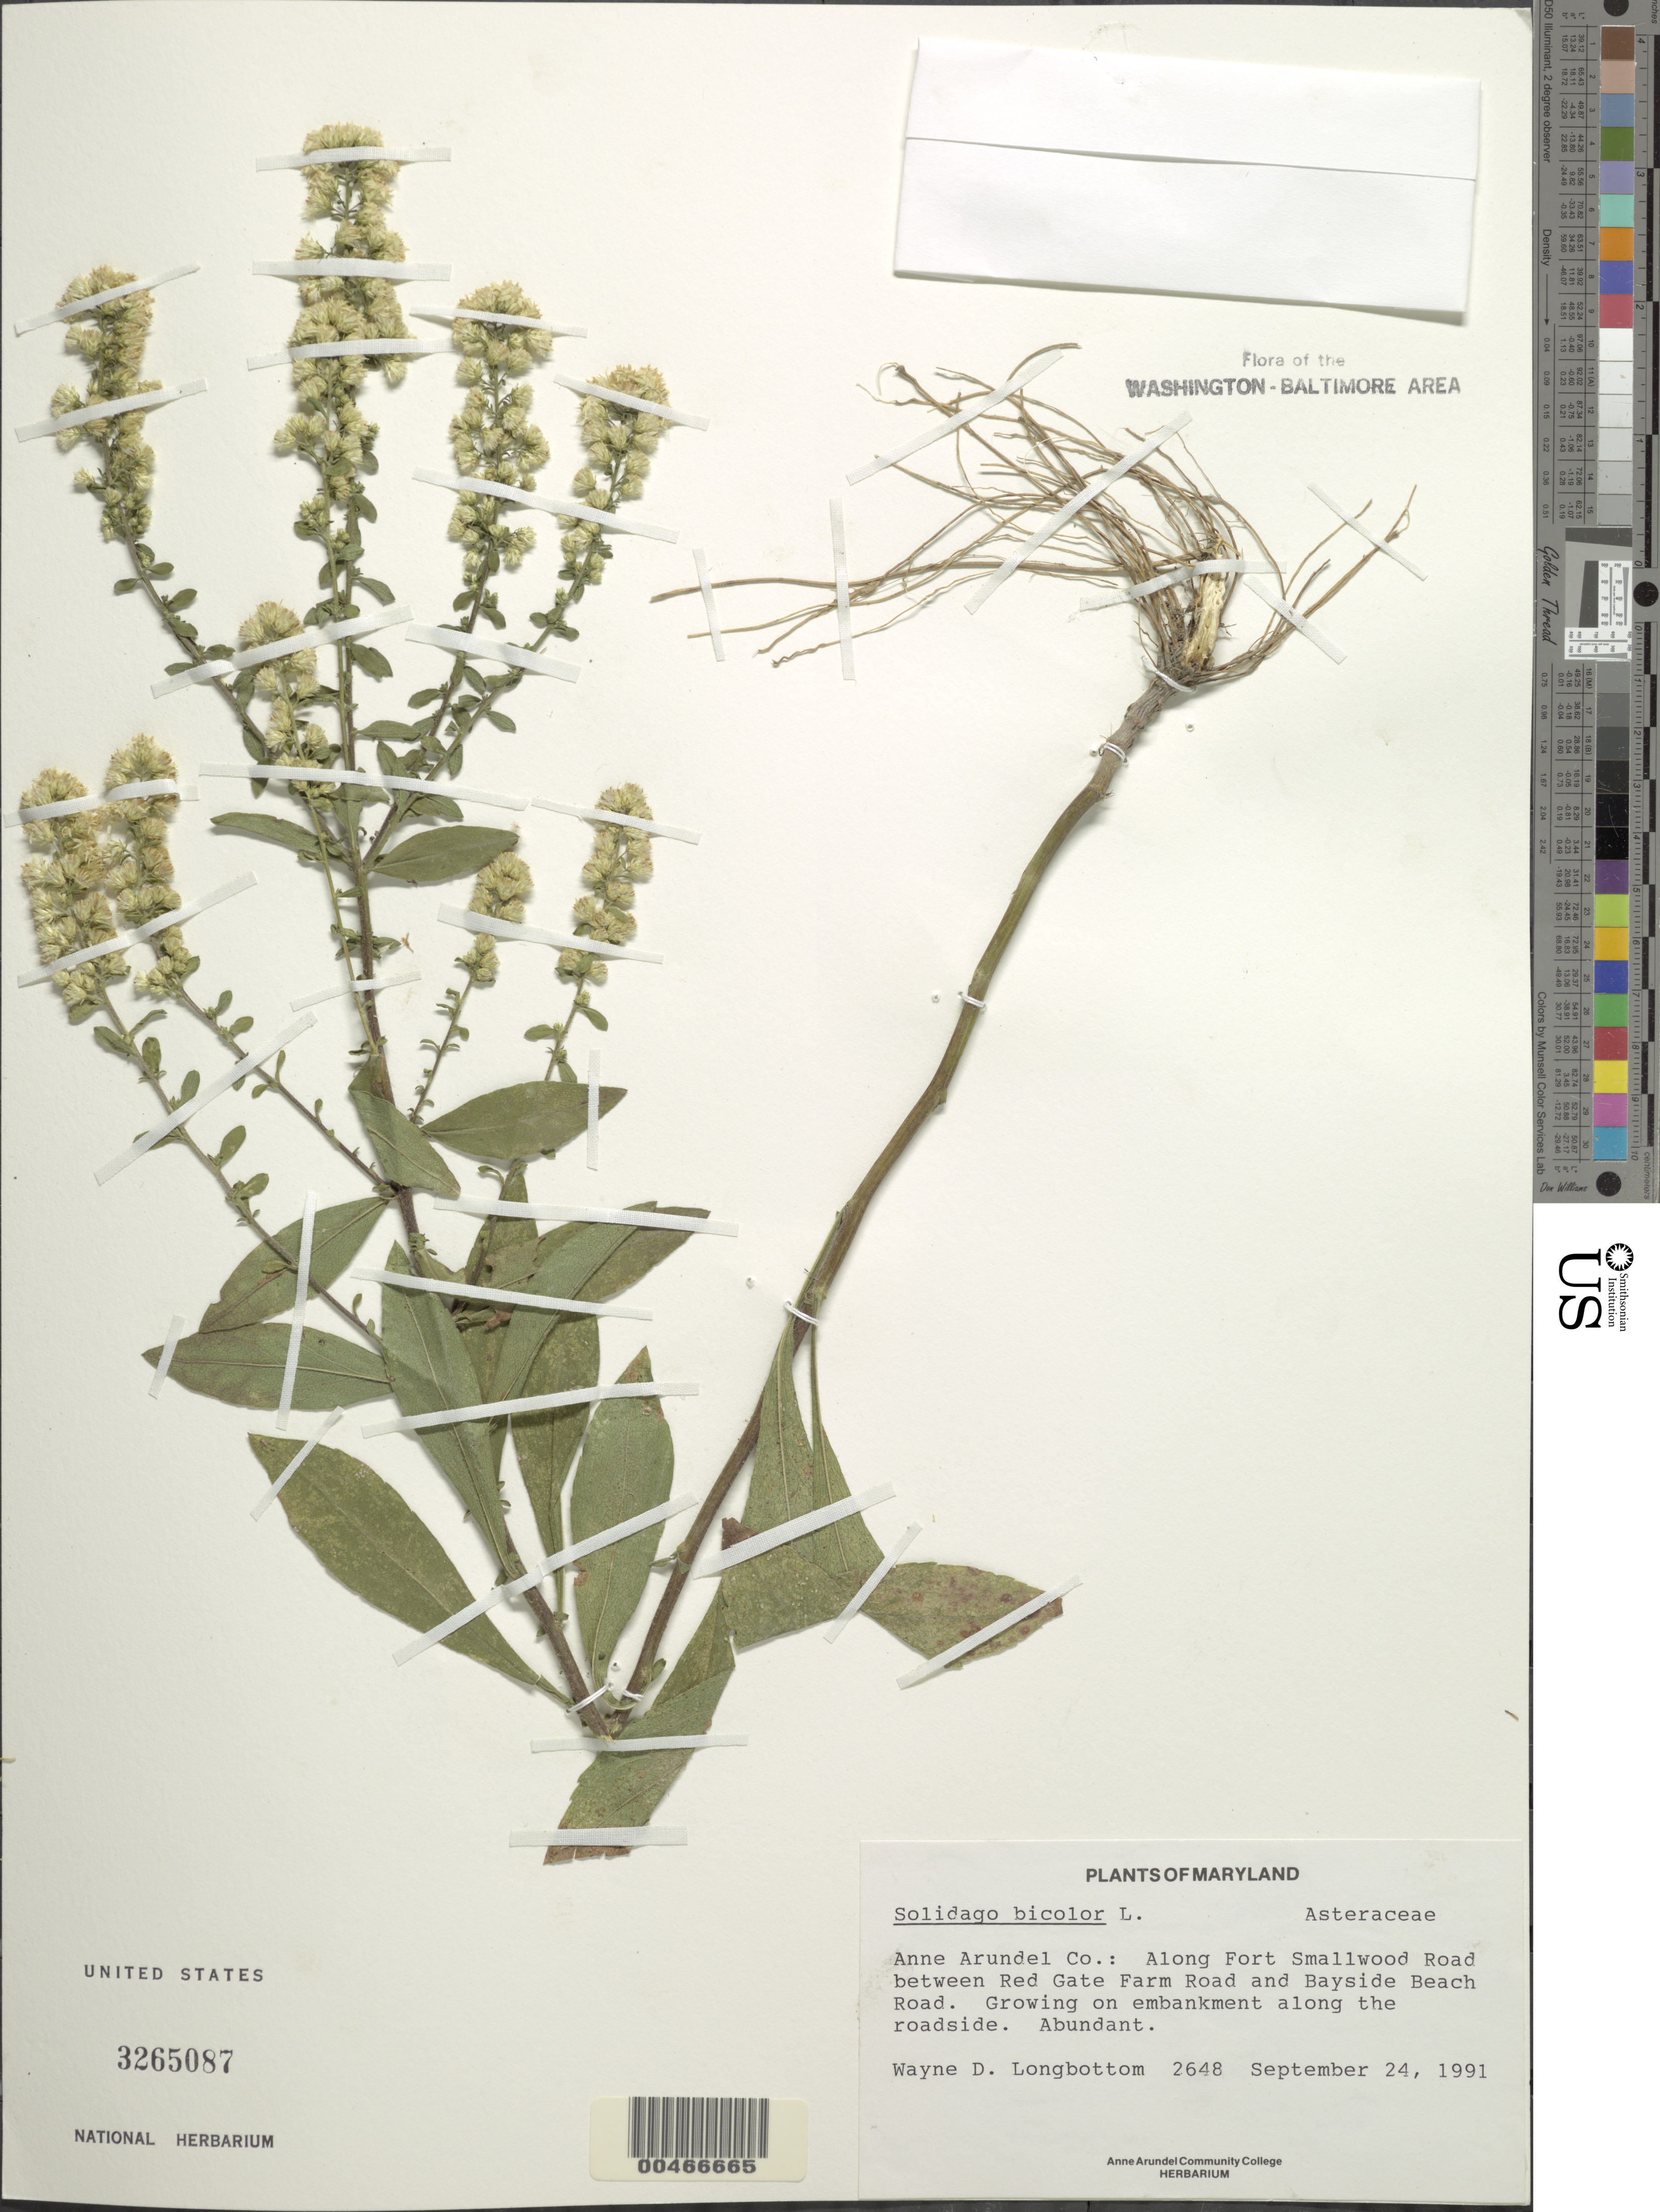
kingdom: Plantae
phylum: Tracheophyta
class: Magnoliopsida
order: Asterales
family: Asteraceae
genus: Solidago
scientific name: Solidago bicolor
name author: L.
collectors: W. D. Longbottom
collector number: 2648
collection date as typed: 24 Sep 1991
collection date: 1991-09-24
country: United States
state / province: Maryland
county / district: Anne Arundel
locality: Fort Smallwood Road, between Redgate Farm Road and Bayside Beach Road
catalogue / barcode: US 3265087